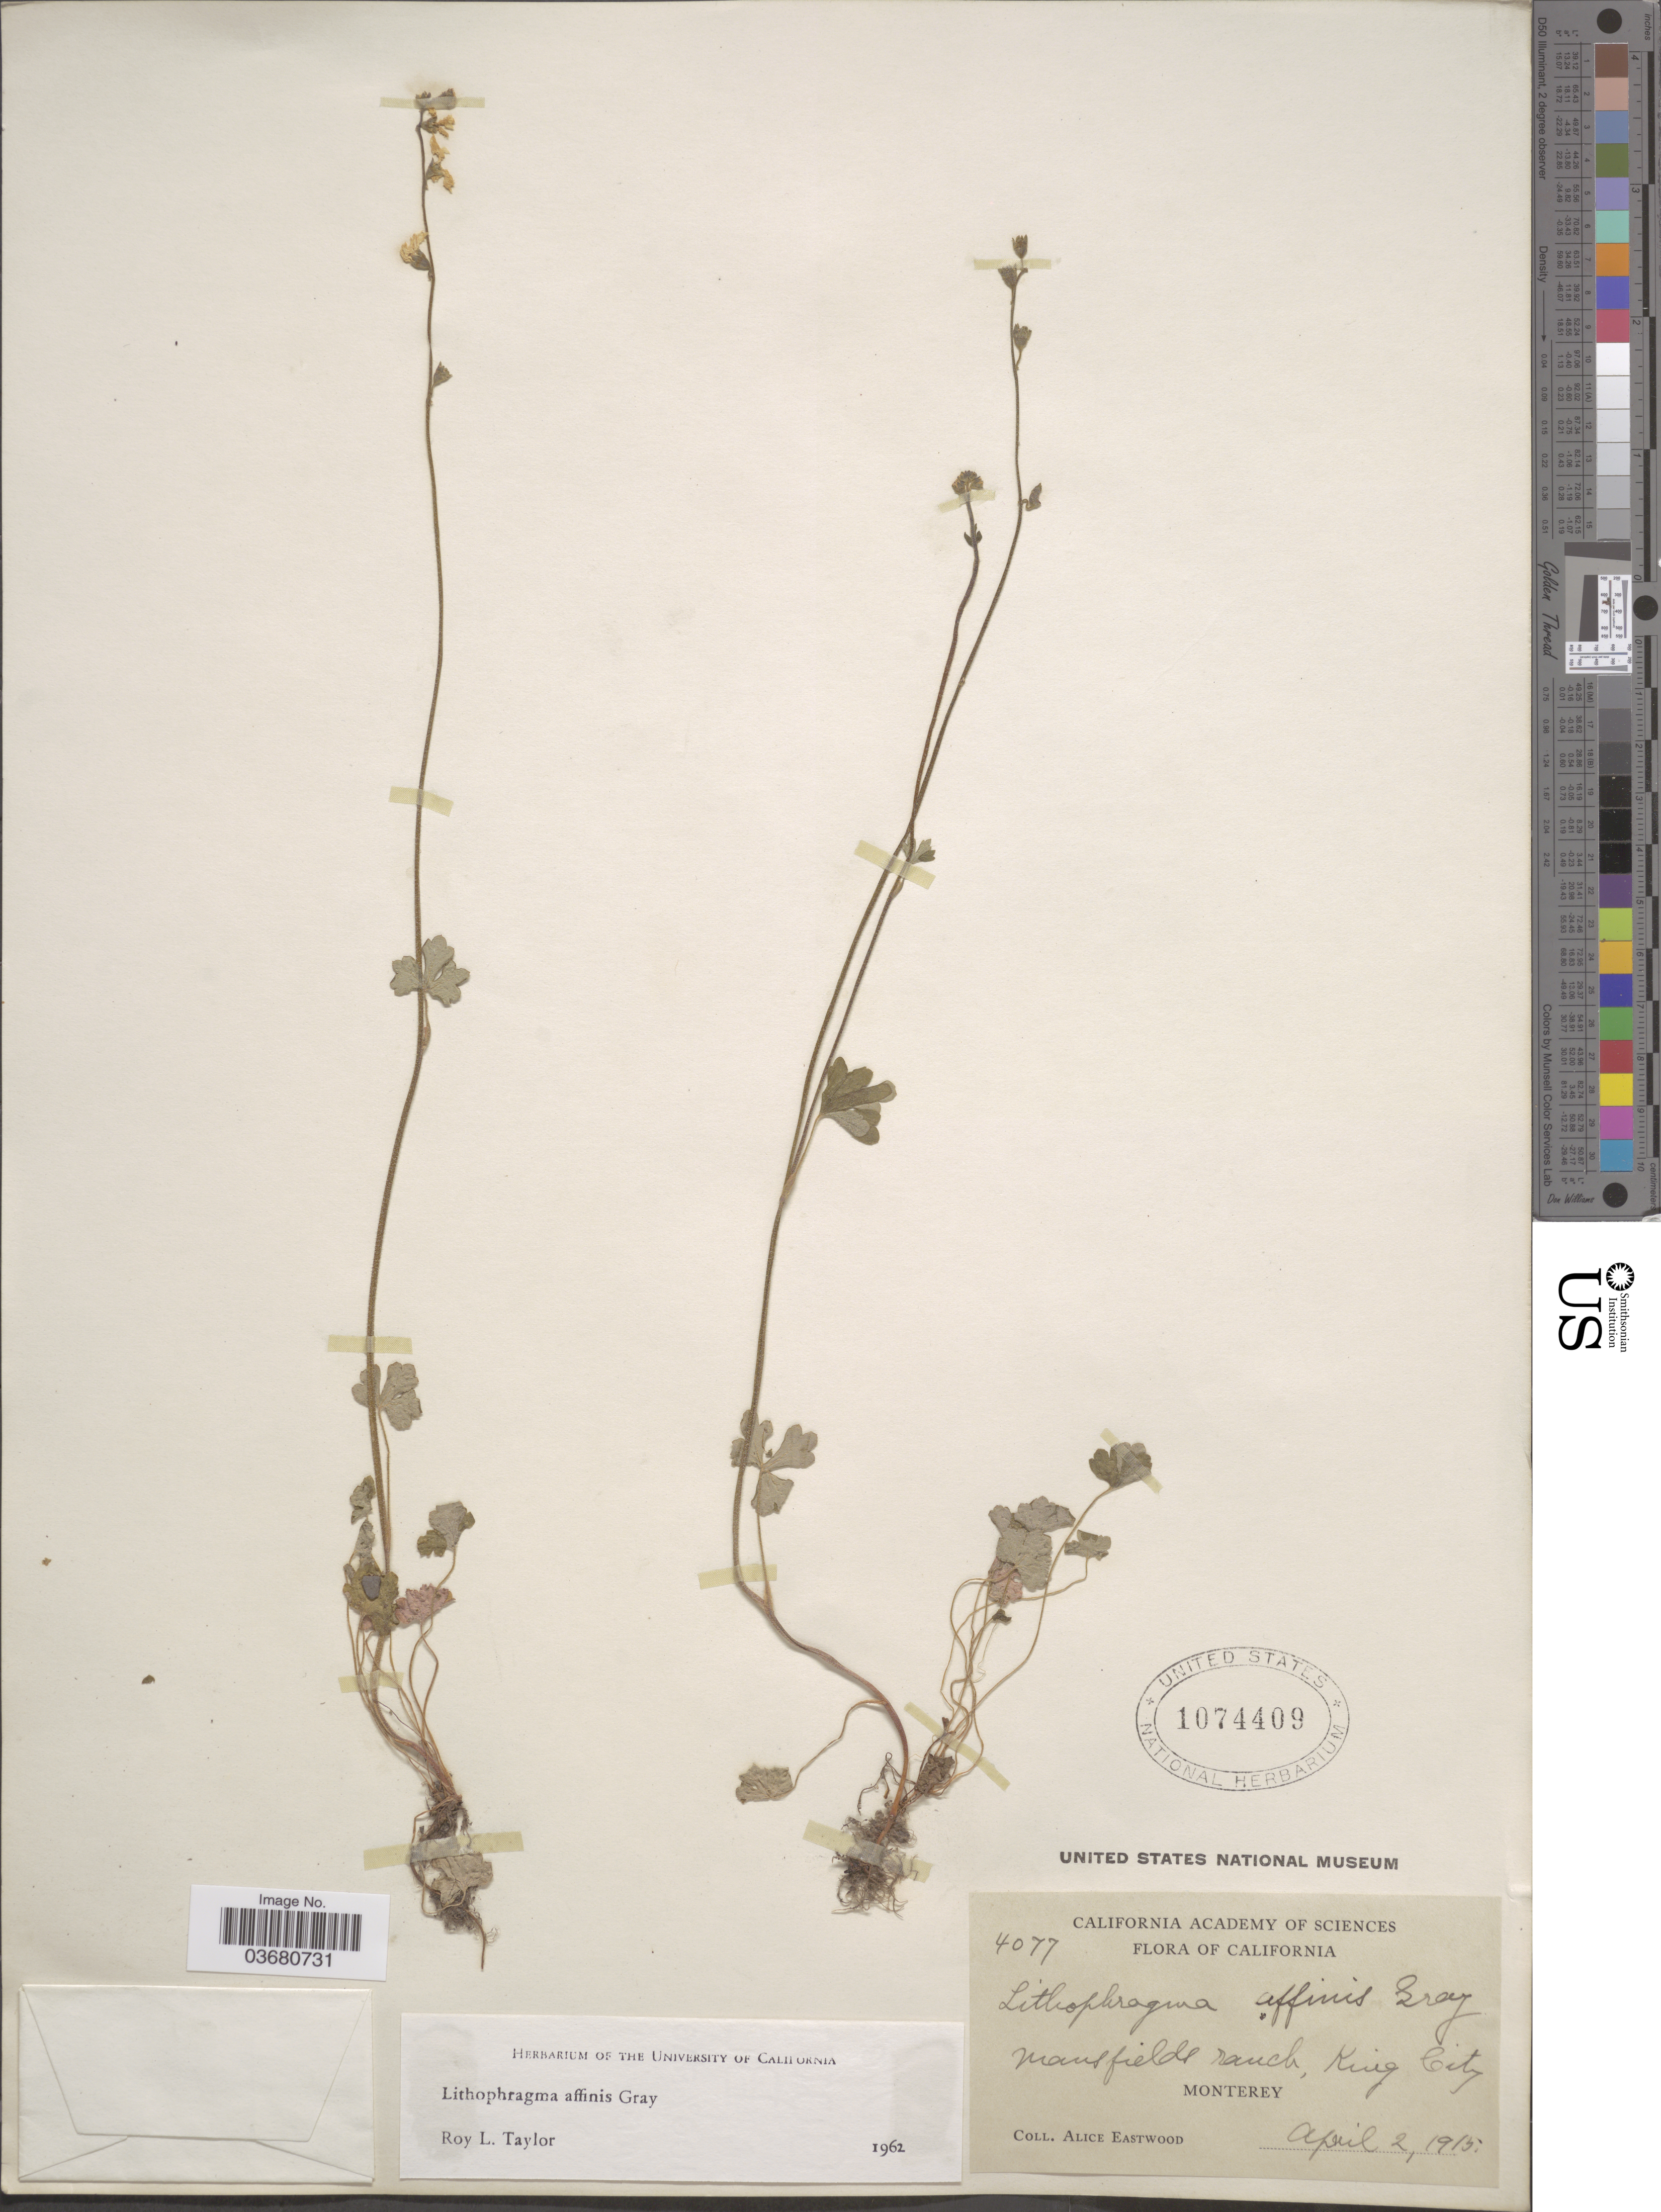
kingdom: Plantae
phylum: Tracheophyta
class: Magnoliopsida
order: Saxifragales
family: Saxifragaceae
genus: Lithophragma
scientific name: Lithophragma affine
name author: A. Gray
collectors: A. Eastwood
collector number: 4077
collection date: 1915-04-02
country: United States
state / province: California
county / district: Monterey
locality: Mansfields ranch, King City. Monterey.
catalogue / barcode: US 1074409